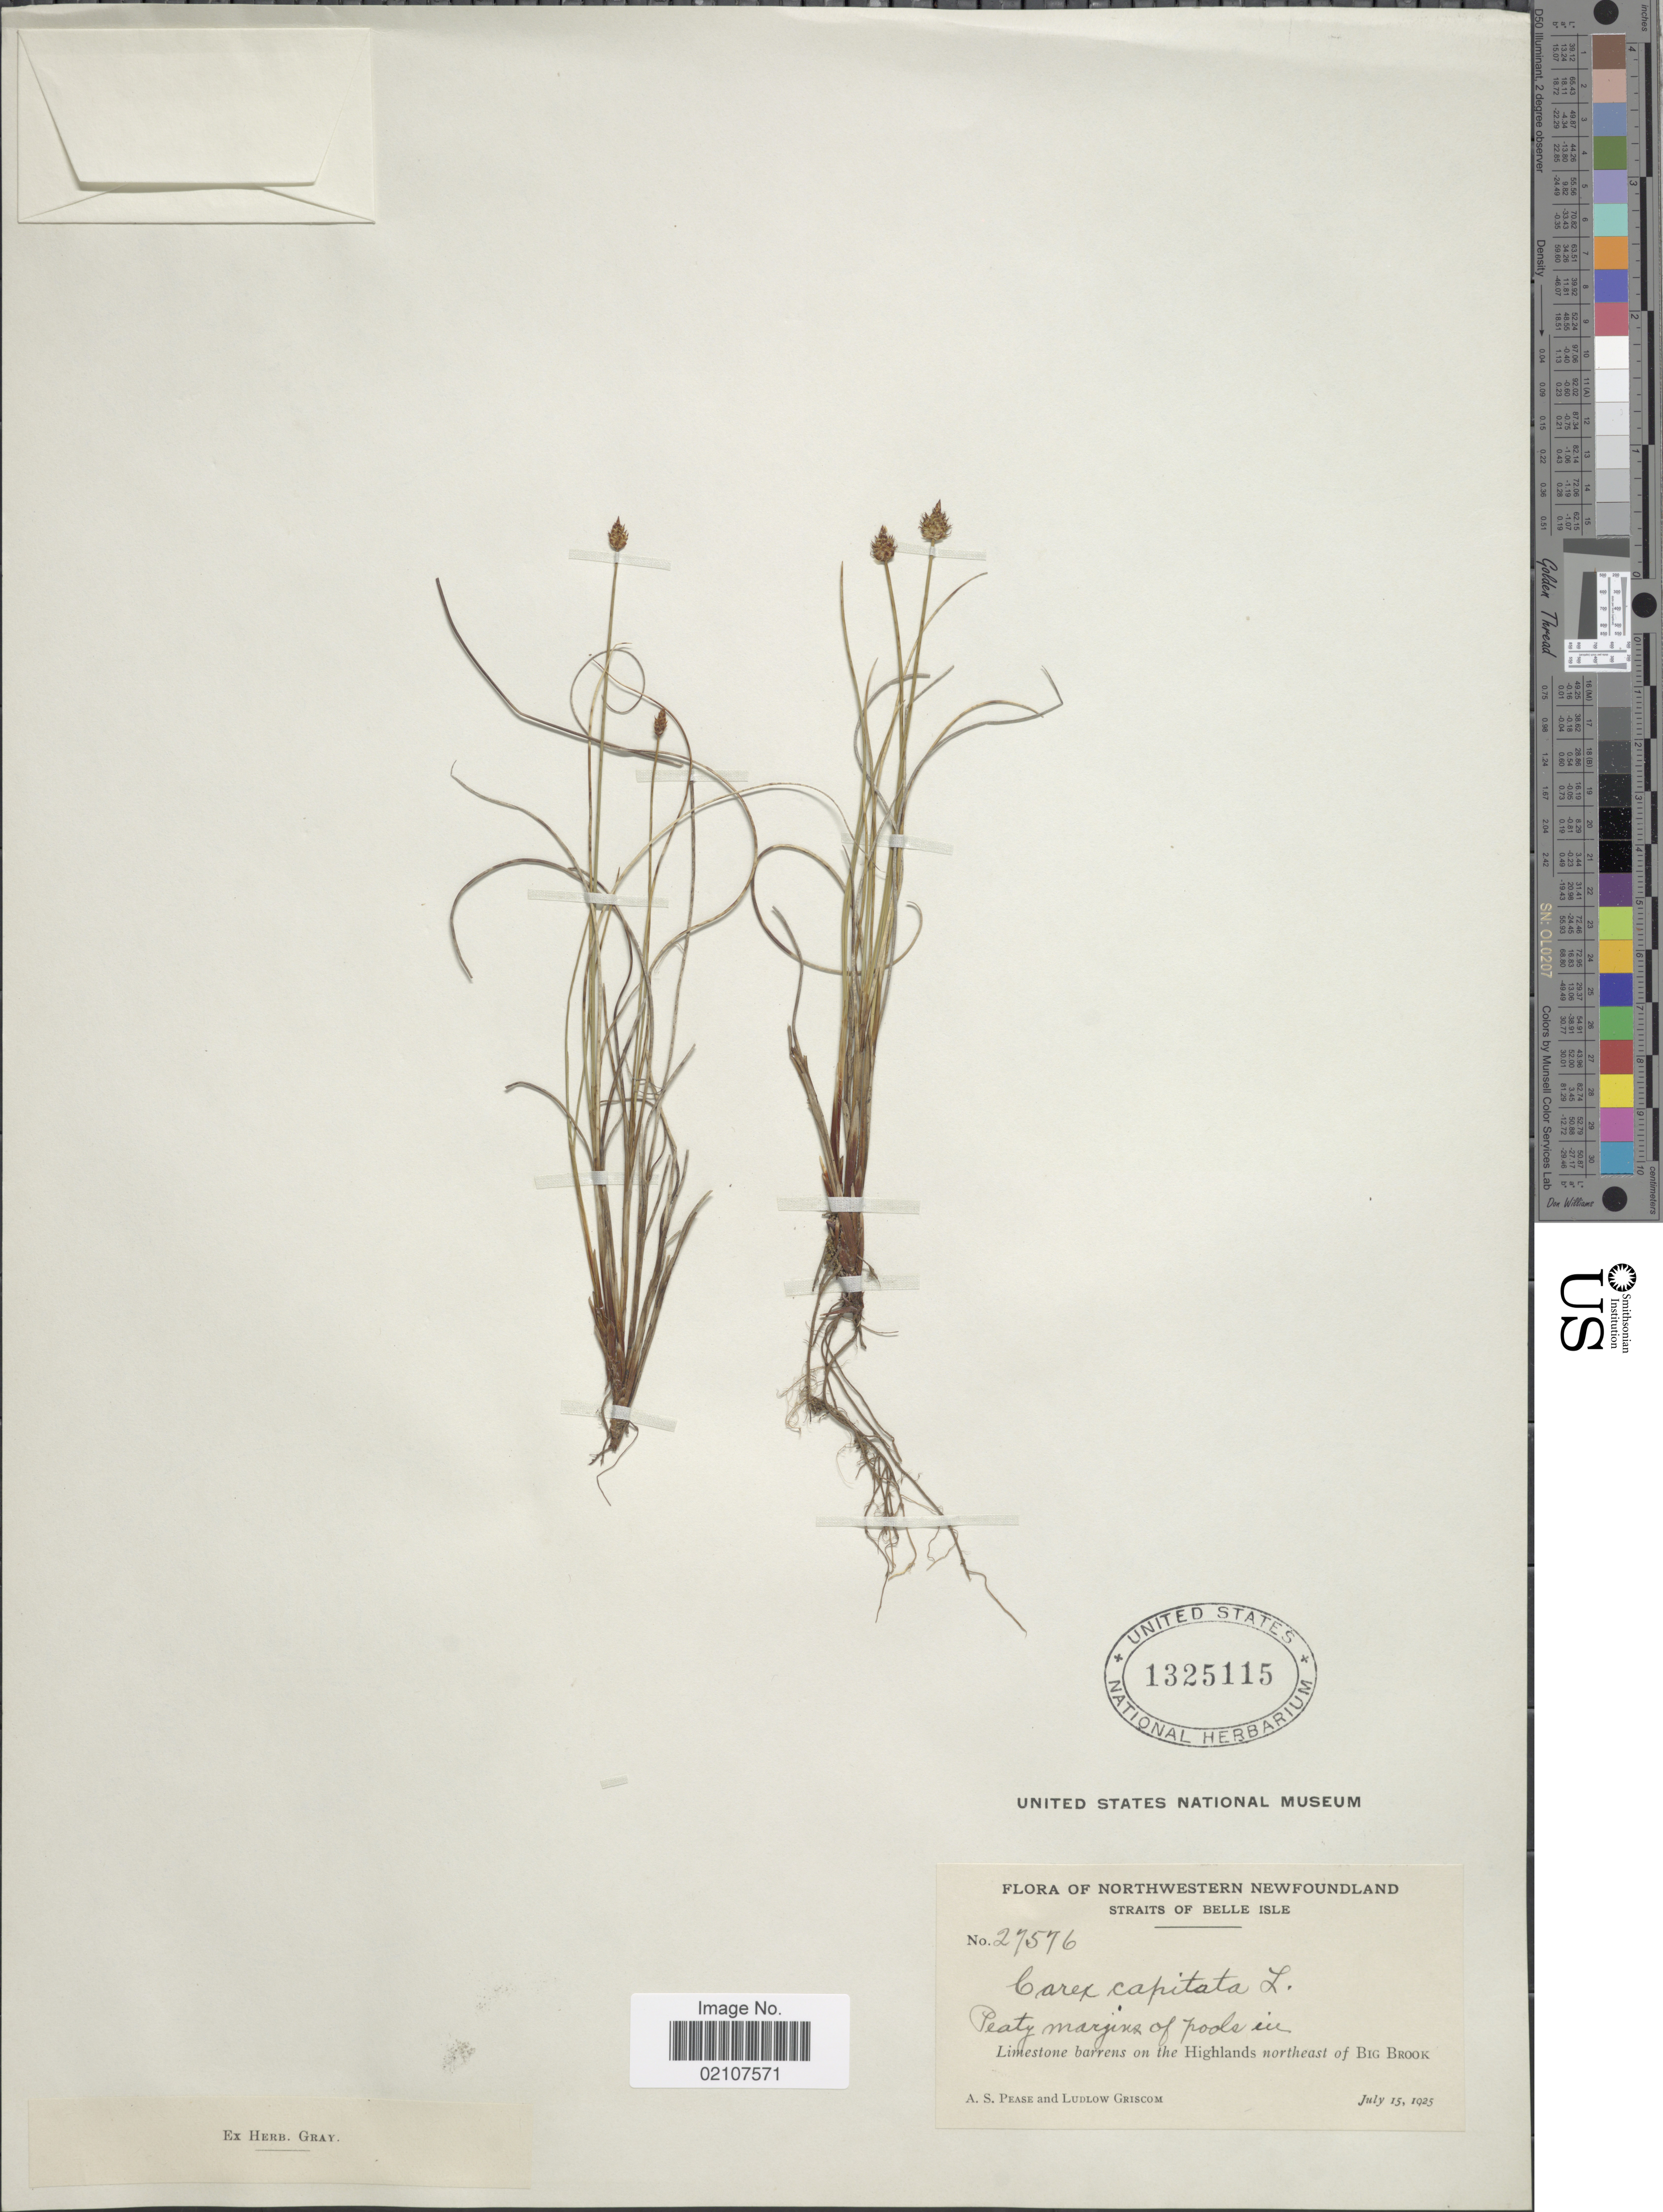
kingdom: Plantae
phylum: Tracheophyta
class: Liliopsida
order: Poales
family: Cyperaceae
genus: Carex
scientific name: Carex capitata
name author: L.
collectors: A. S. Pease & L. Griscom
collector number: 27576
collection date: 1925-07-15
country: Canada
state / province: Newfoundland and Labrador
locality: Northwestern Newfoundland, Straits of Belle Isle, Peaty margins of pools in Limestone barrens on the Highlands northeast of Big Brook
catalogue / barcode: US 1325115